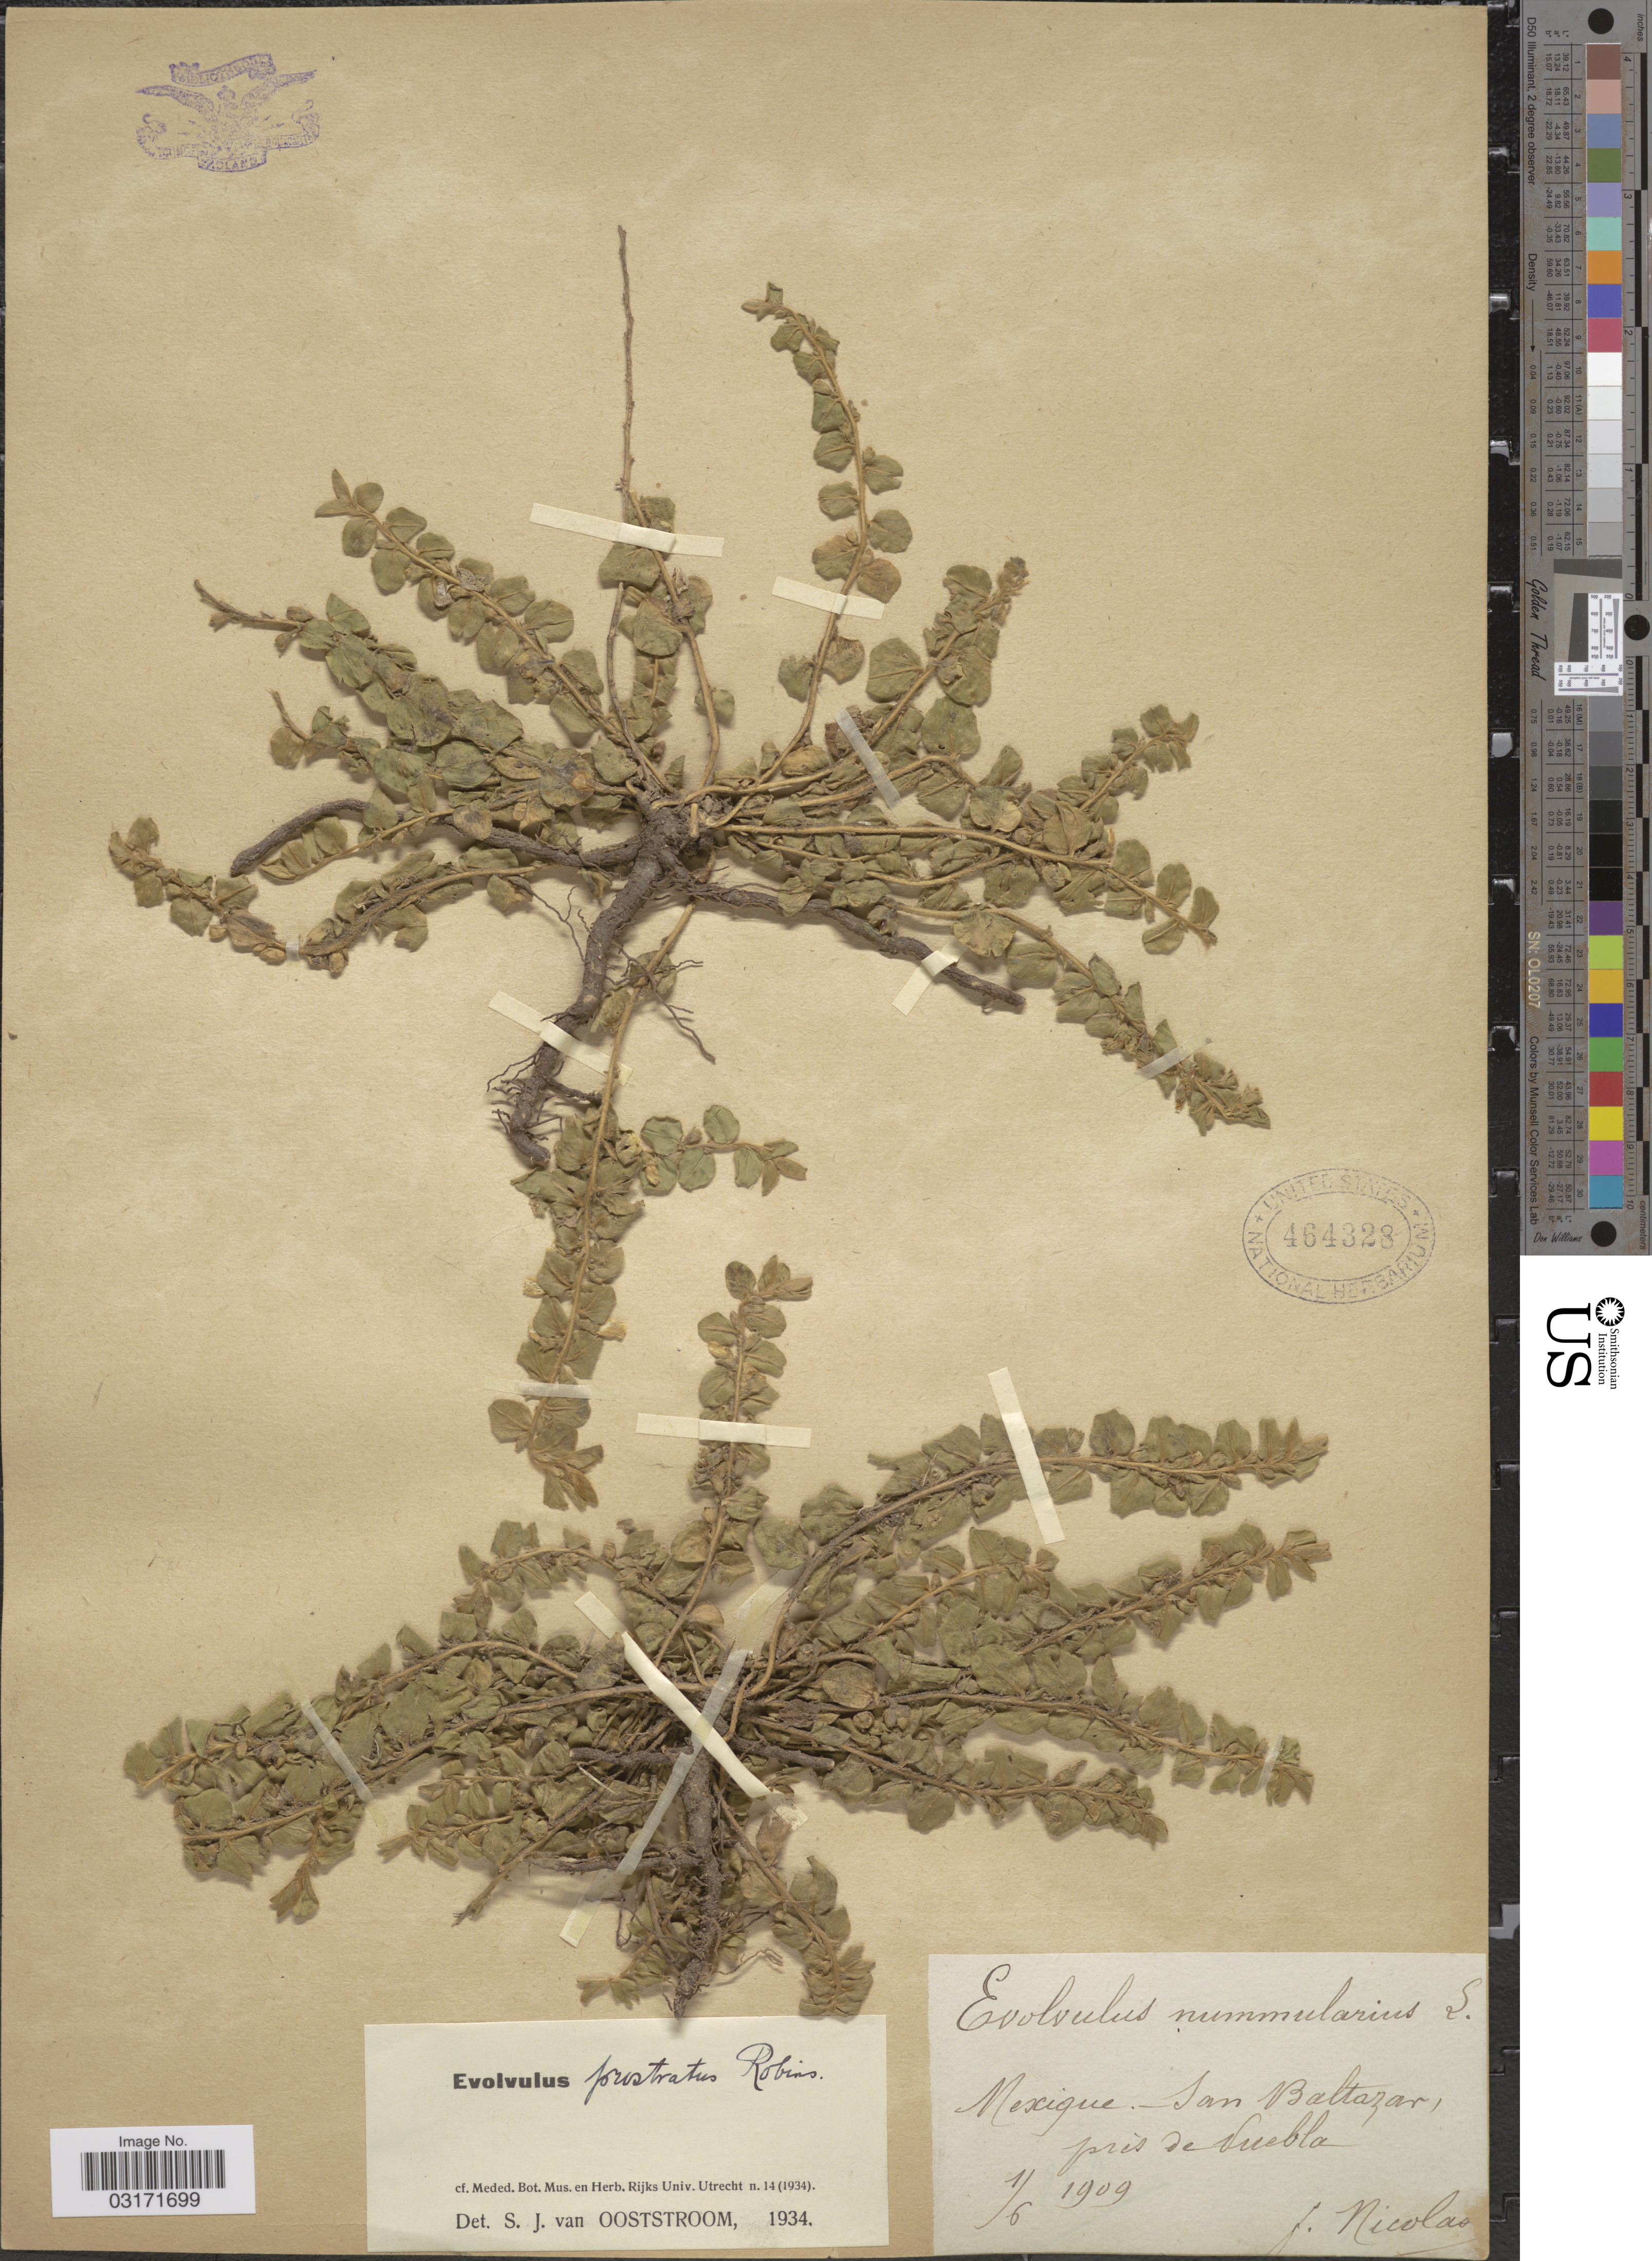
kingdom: Plantae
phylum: Tracheophyta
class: Magnoliopsida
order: Solanales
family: Convolvulaceae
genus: Evolvulus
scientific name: Evolvulus prostratus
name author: B.L. Rob.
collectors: F. Nicolas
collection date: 1909-06-01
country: Mexico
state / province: Puebla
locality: San Baltazar, prés de Puebla.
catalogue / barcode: US 464328